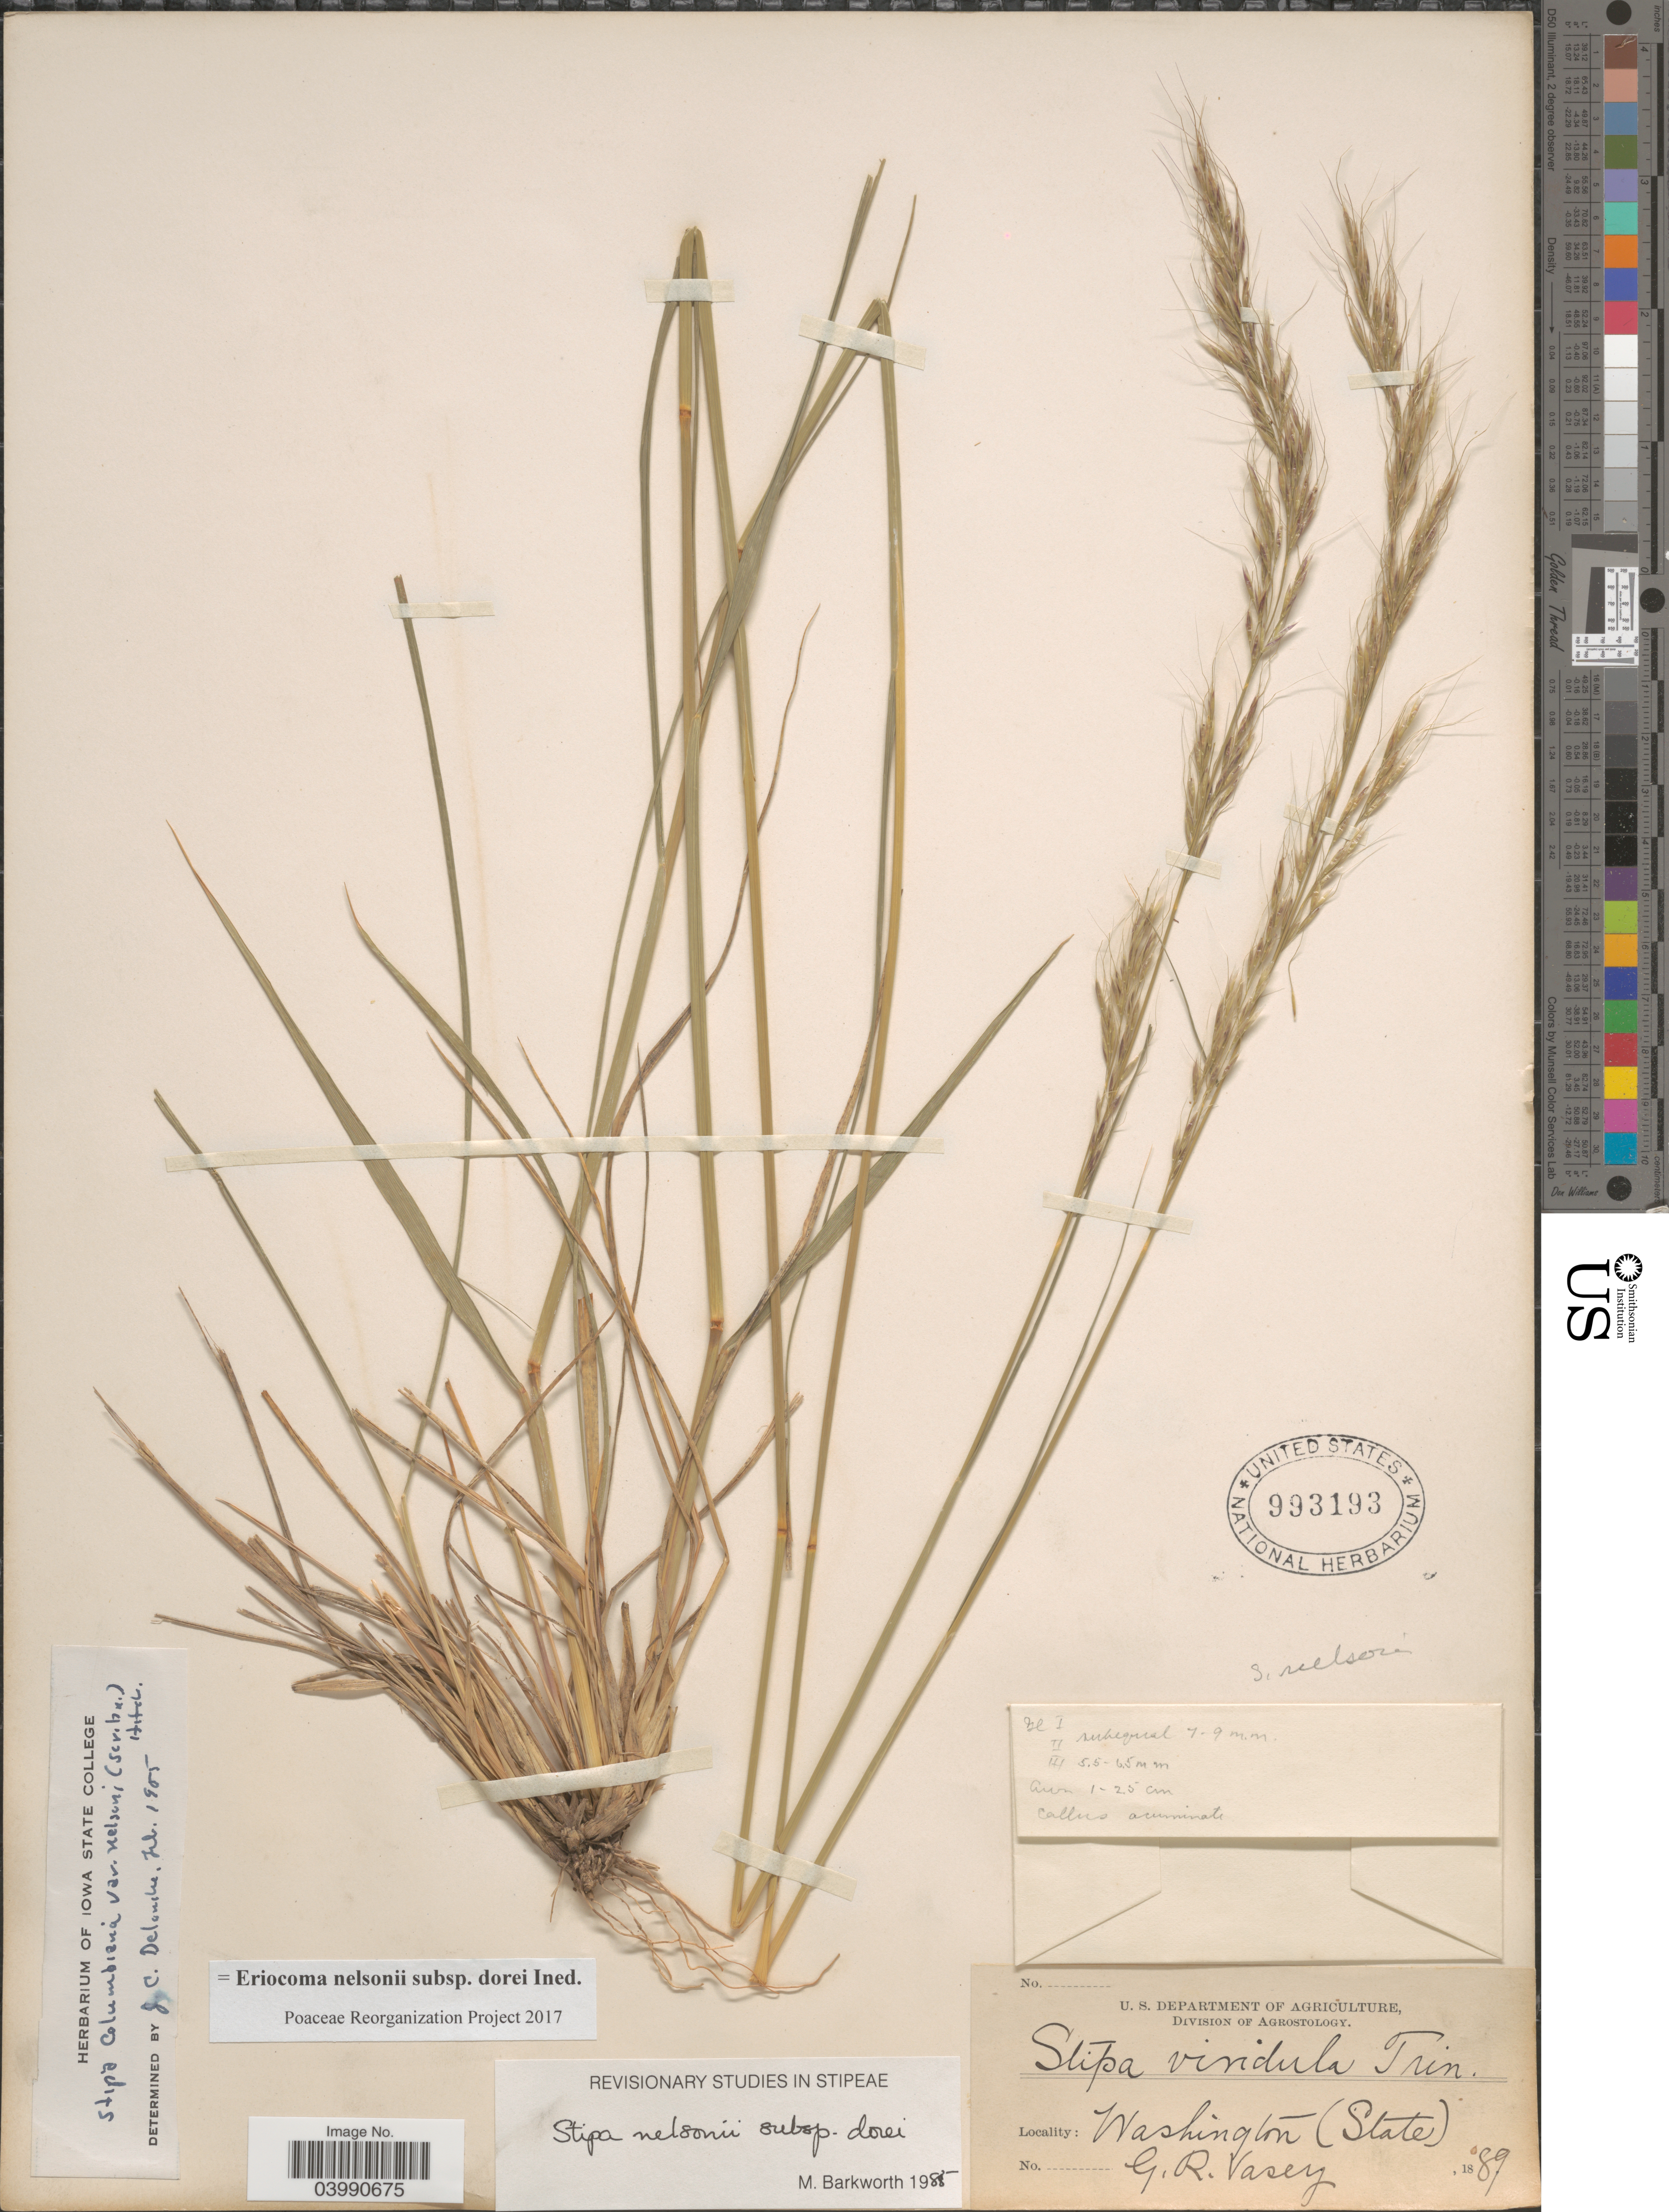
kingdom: Plantae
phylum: Tracheophyta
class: Liliopsida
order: Poales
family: Poaceae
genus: Eriocoma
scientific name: Eriocoma nelsonii subsp. dorei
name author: (Barkworth & J. Maze) Romasch.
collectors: G. R. Vasey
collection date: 1889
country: United States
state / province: Washington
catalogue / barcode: US 993193